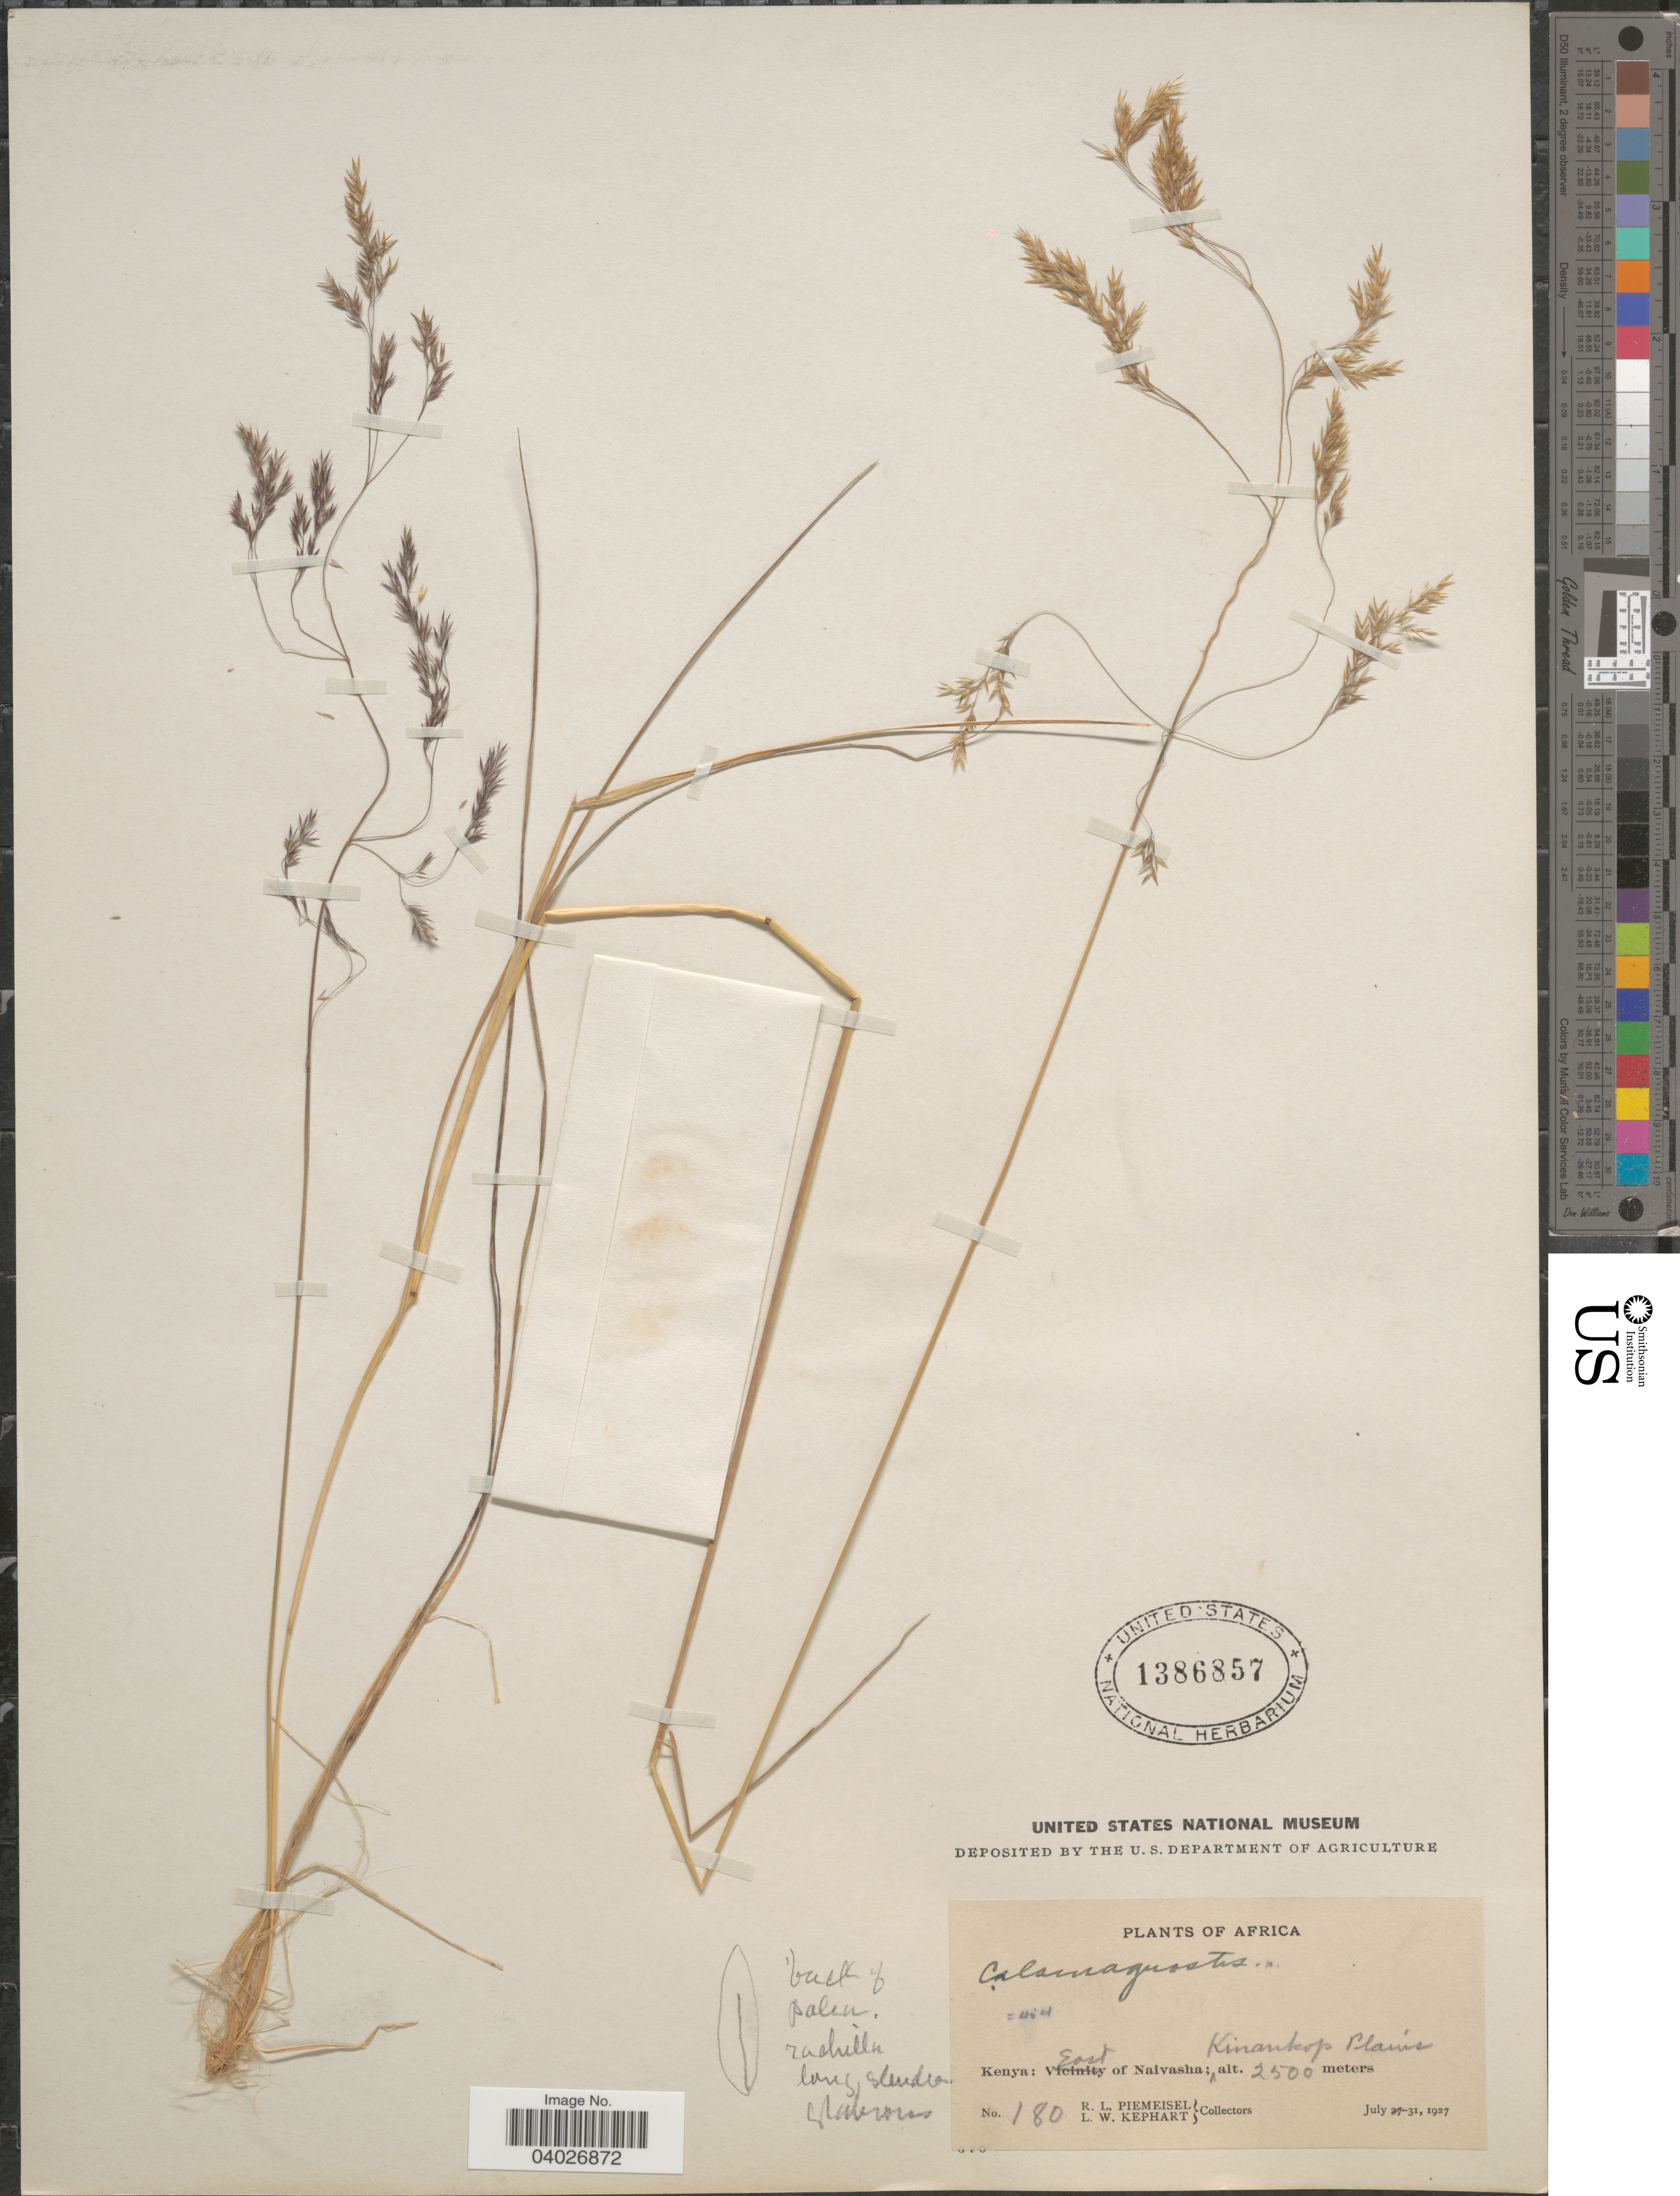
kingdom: Plantae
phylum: Tracheophyta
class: Liliopsida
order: Poales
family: Poaceae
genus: Agrostis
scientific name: Agrostis producta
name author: Pilg.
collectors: R. L. Piemeisel & L. W. Kephart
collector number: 180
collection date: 1927-07-31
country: Kenya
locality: East of Naivasha; Kinankop Plains.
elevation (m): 2500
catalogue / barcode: US 1386857